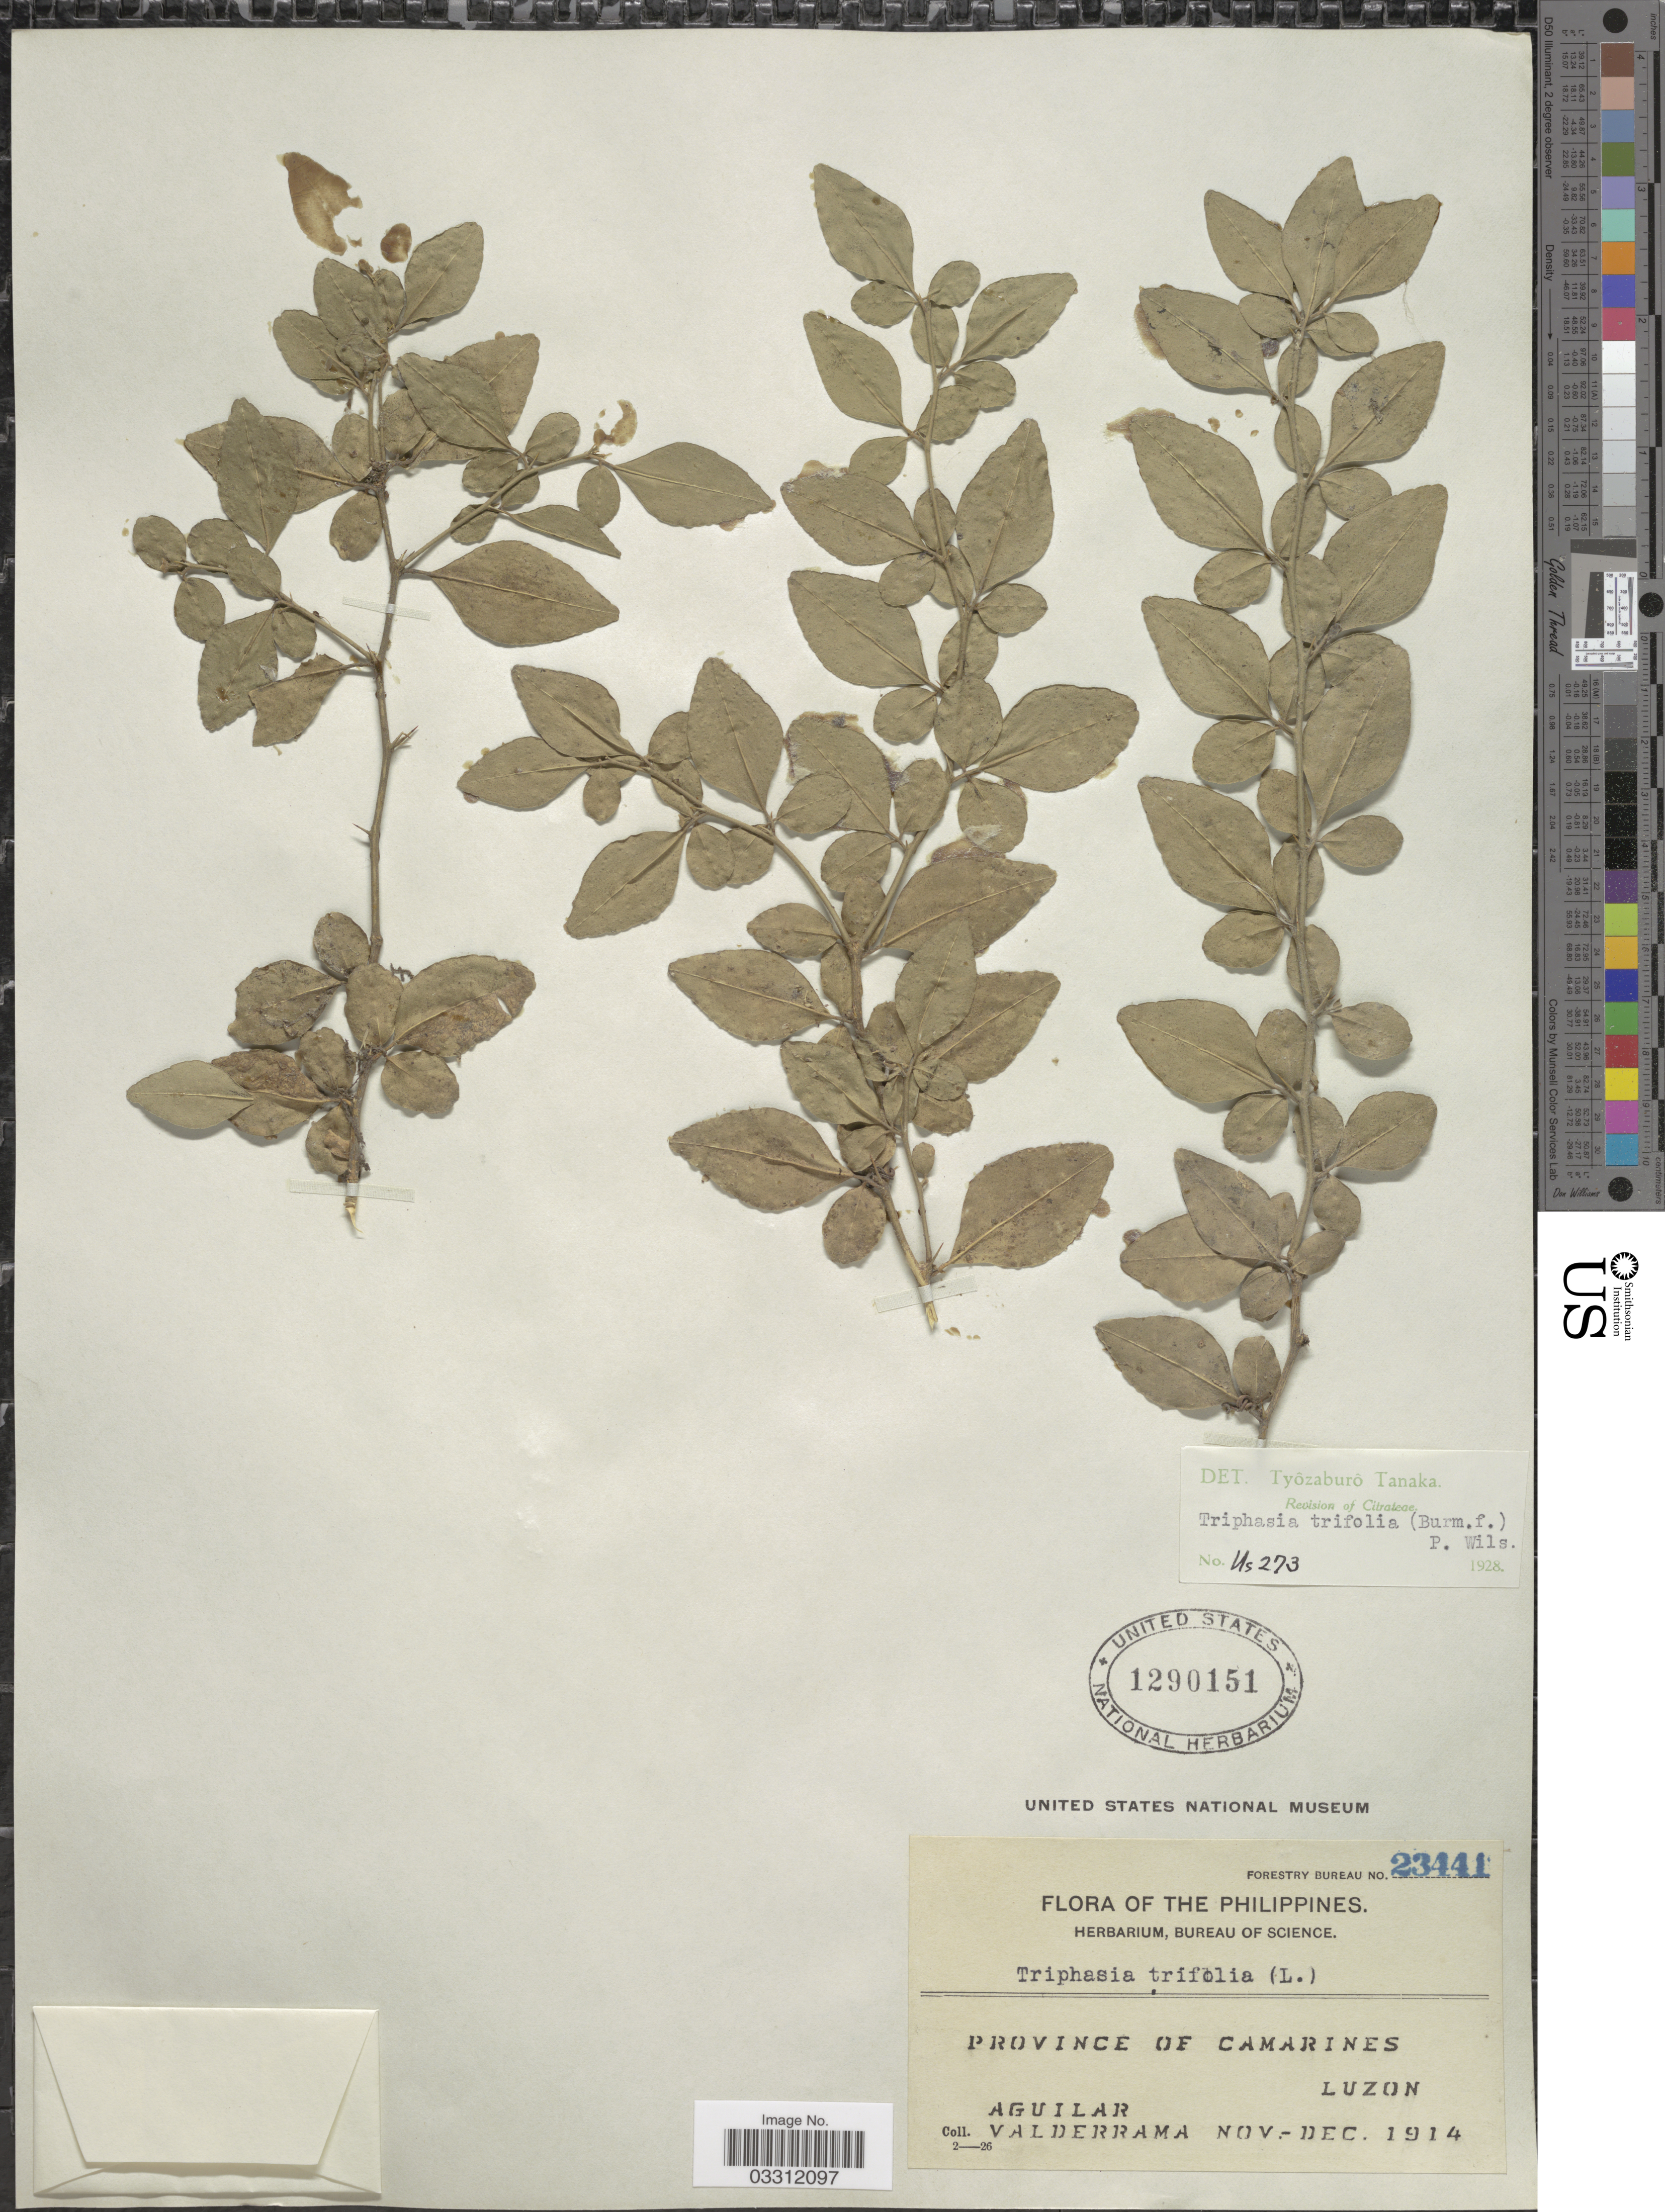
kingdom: Plantae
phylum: Tracheophyta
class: Magnoliopsida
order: Sapindales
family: Rutaceae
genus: Triphasia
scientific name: Triphasia trifolia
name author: (Burm. f.) P. Wilson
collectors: -. Aguilar & -. Valderrama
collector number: Forestry Bureau 23441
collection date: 1914-11/1914-12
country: Philippines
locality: Province of Camarines, Luzon.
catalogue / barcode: US 1290151